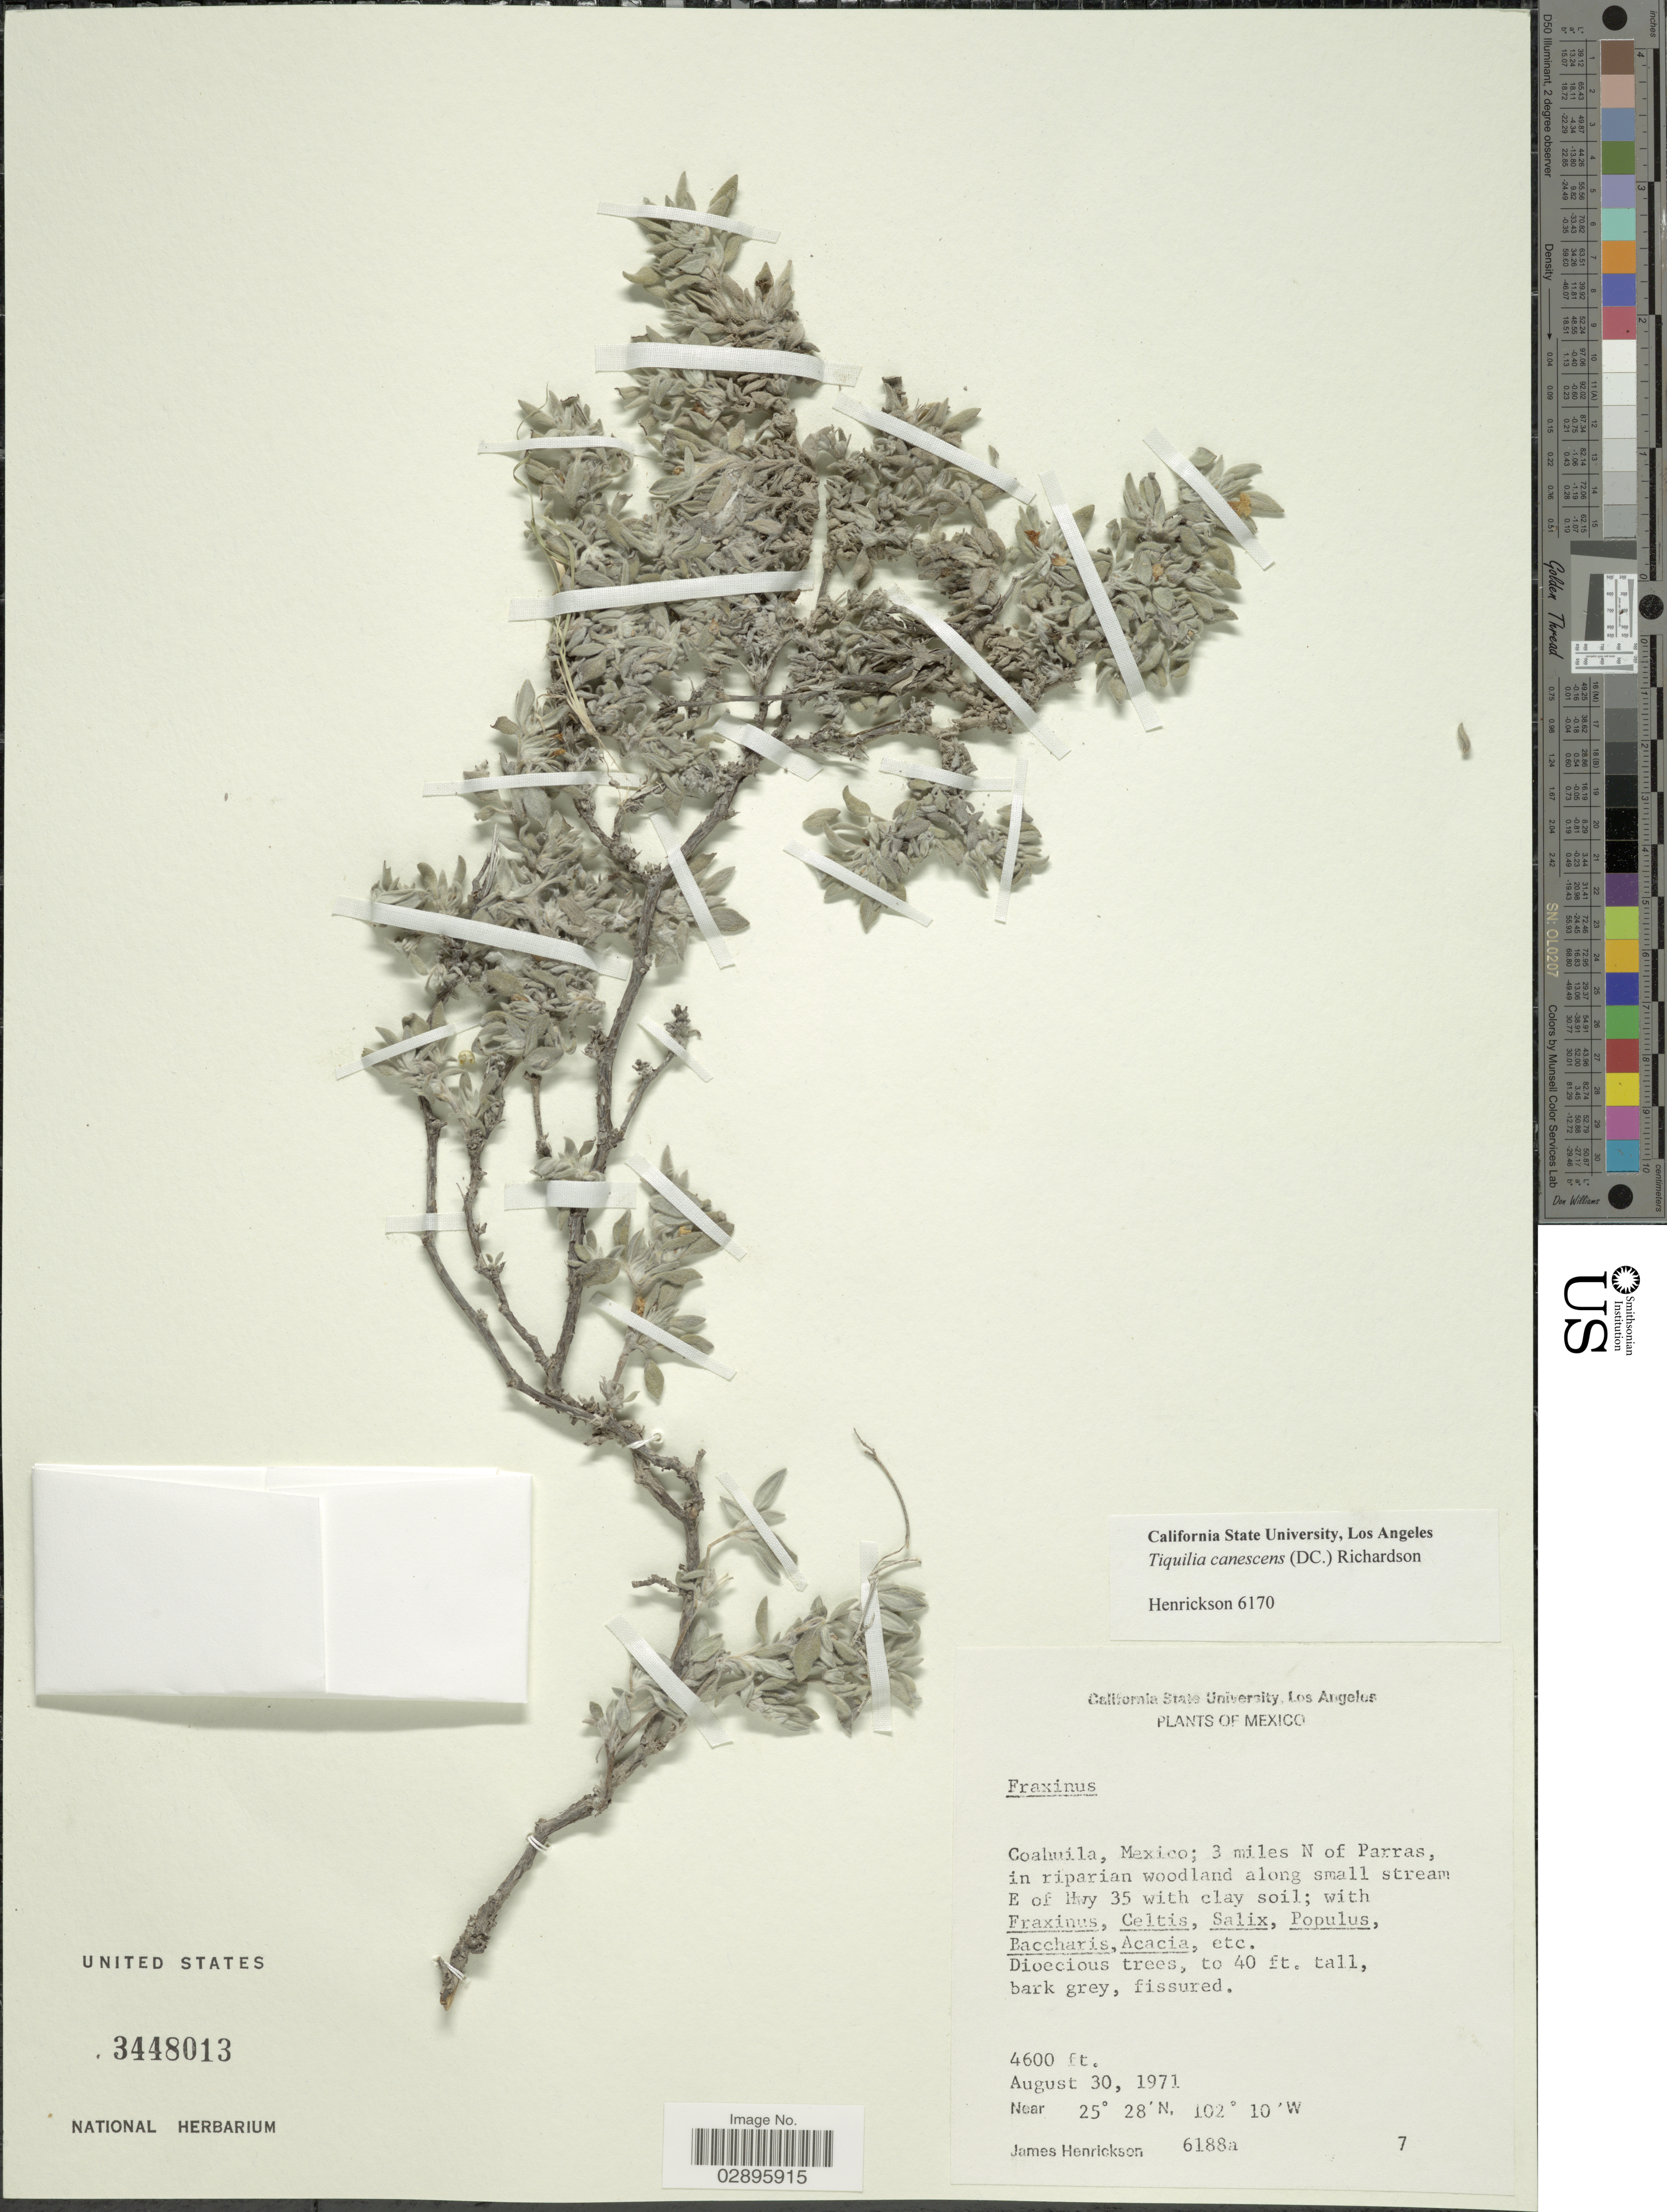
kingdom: Plantae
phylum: Tracheophyta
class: Magnoliopsida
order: Boraginales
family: Ehretiaceae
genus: Tiquilia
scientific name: Tiquilia canescens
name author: (DC.) A.T. Richardson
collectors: J. Henrickson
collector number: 6188a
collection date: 1971-08-30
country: Mexico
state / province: Coahuila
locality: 3 miles N of Parras, in riparian woodland along small stream E of Hwy 35 with clay soil.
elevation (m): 1402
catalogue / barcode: US 3448013